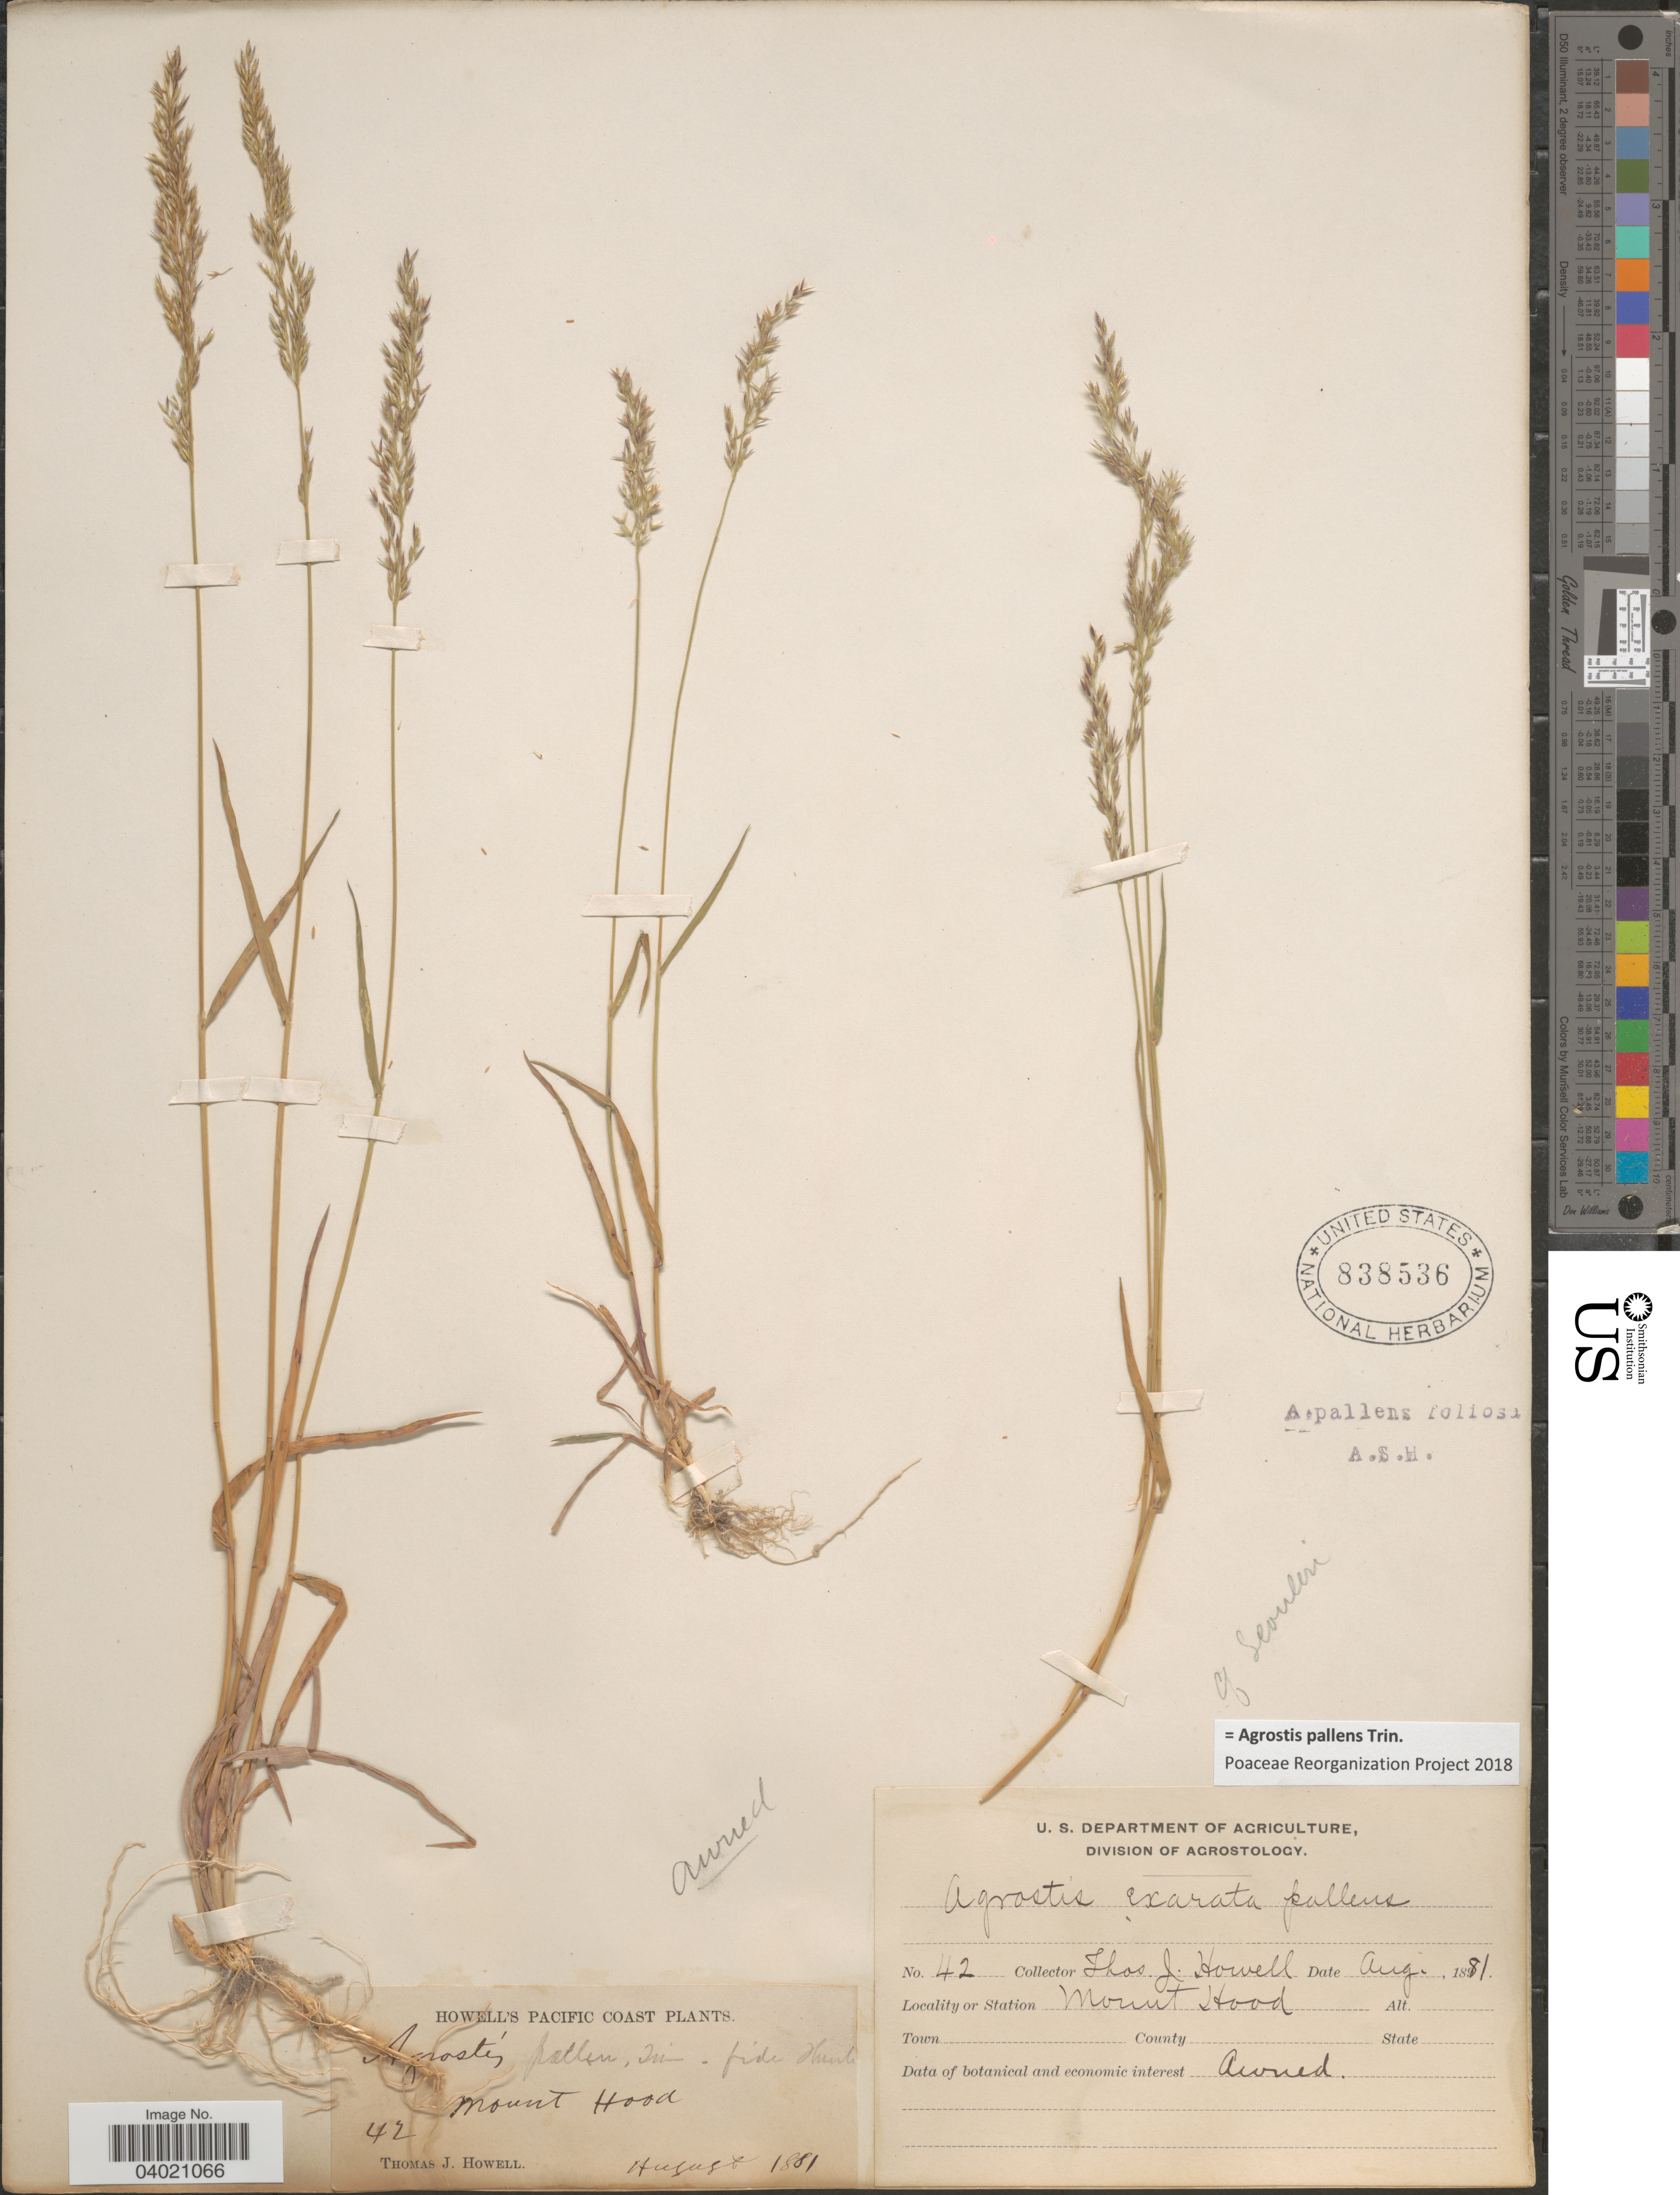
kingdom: Plantae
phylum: Tracheophyta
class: Liliopsida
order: Poales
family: Poaceae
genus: Agrostis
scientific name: Agrostis pallens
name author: Trin.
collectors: T. J. Howell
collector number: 42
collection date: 1881-08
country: United States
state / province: Oregon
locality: Pacific Coast. Station Mount Hood.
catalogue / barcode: US 838536